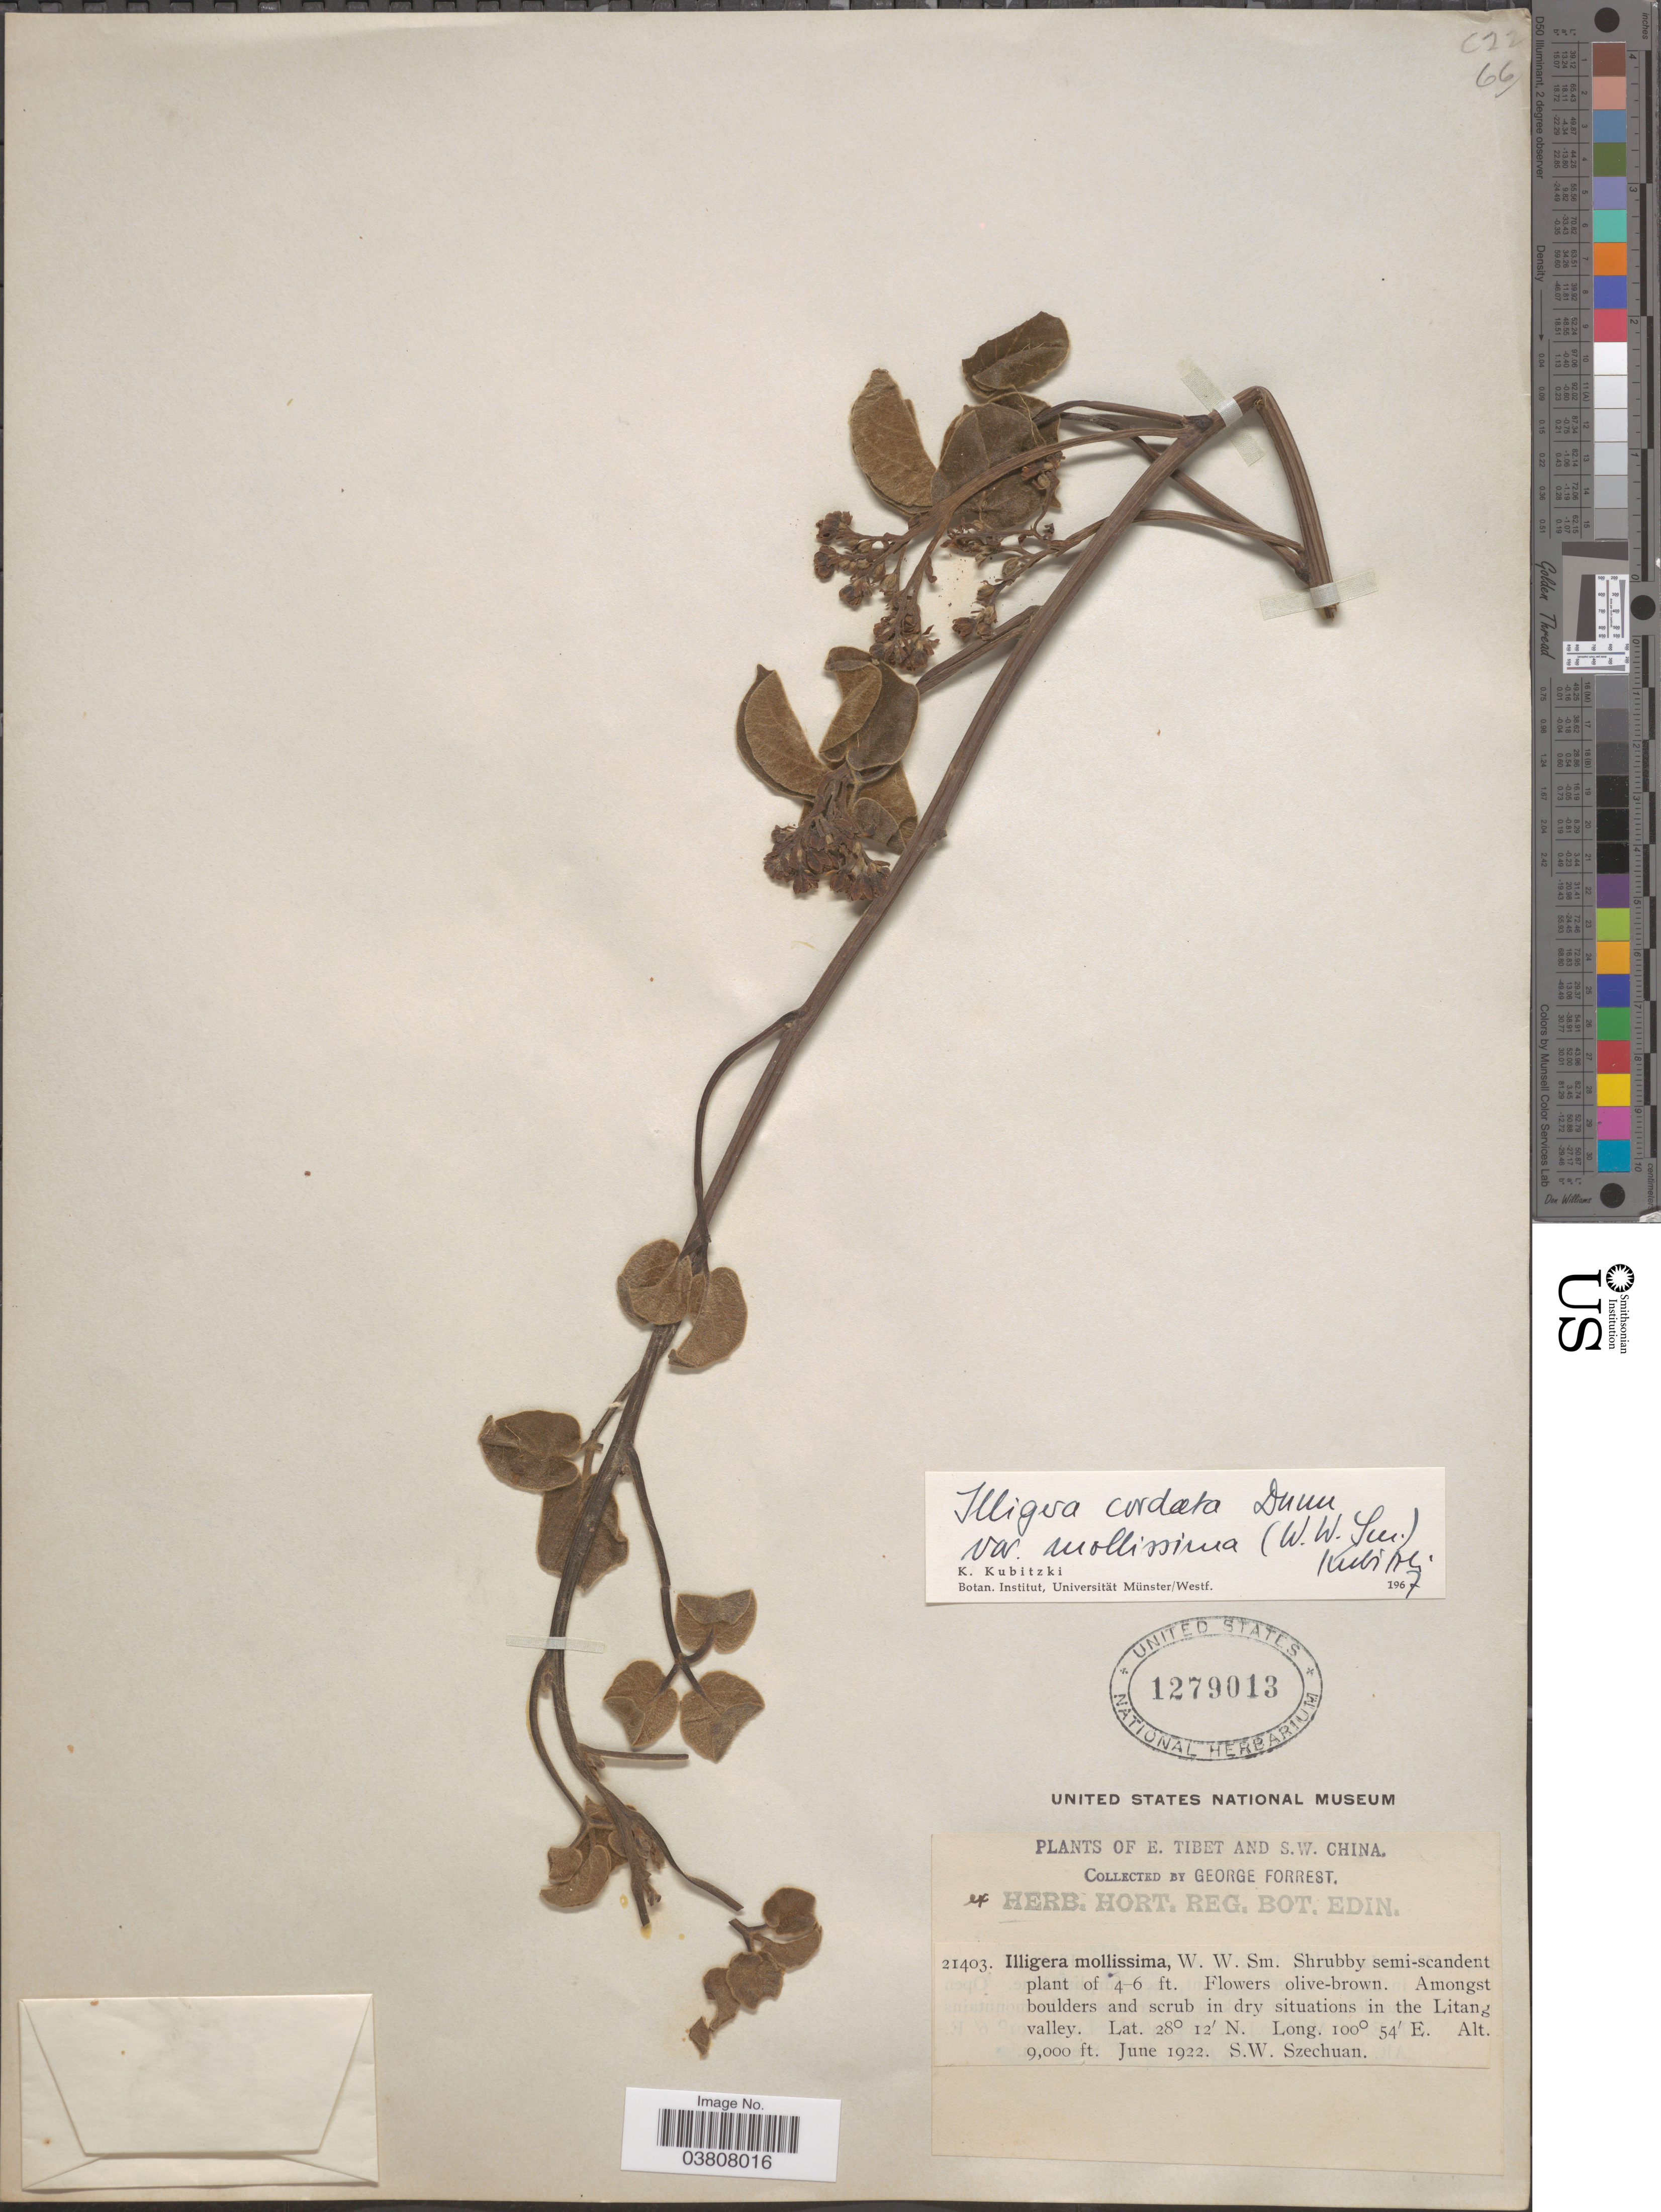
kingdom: Plantae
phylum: Tracheophyta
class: Magnoliopsida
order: Laurales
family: Hernandiaceae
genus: Illigera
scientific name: Illigera cordata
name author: Dunn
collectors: G. Forrest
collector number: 21403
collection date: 1922-06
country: China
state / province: Sichuan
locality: S.W. China. In the Litang valley. S.W. Szechuan.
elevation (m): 2743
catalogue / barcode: US 1279013